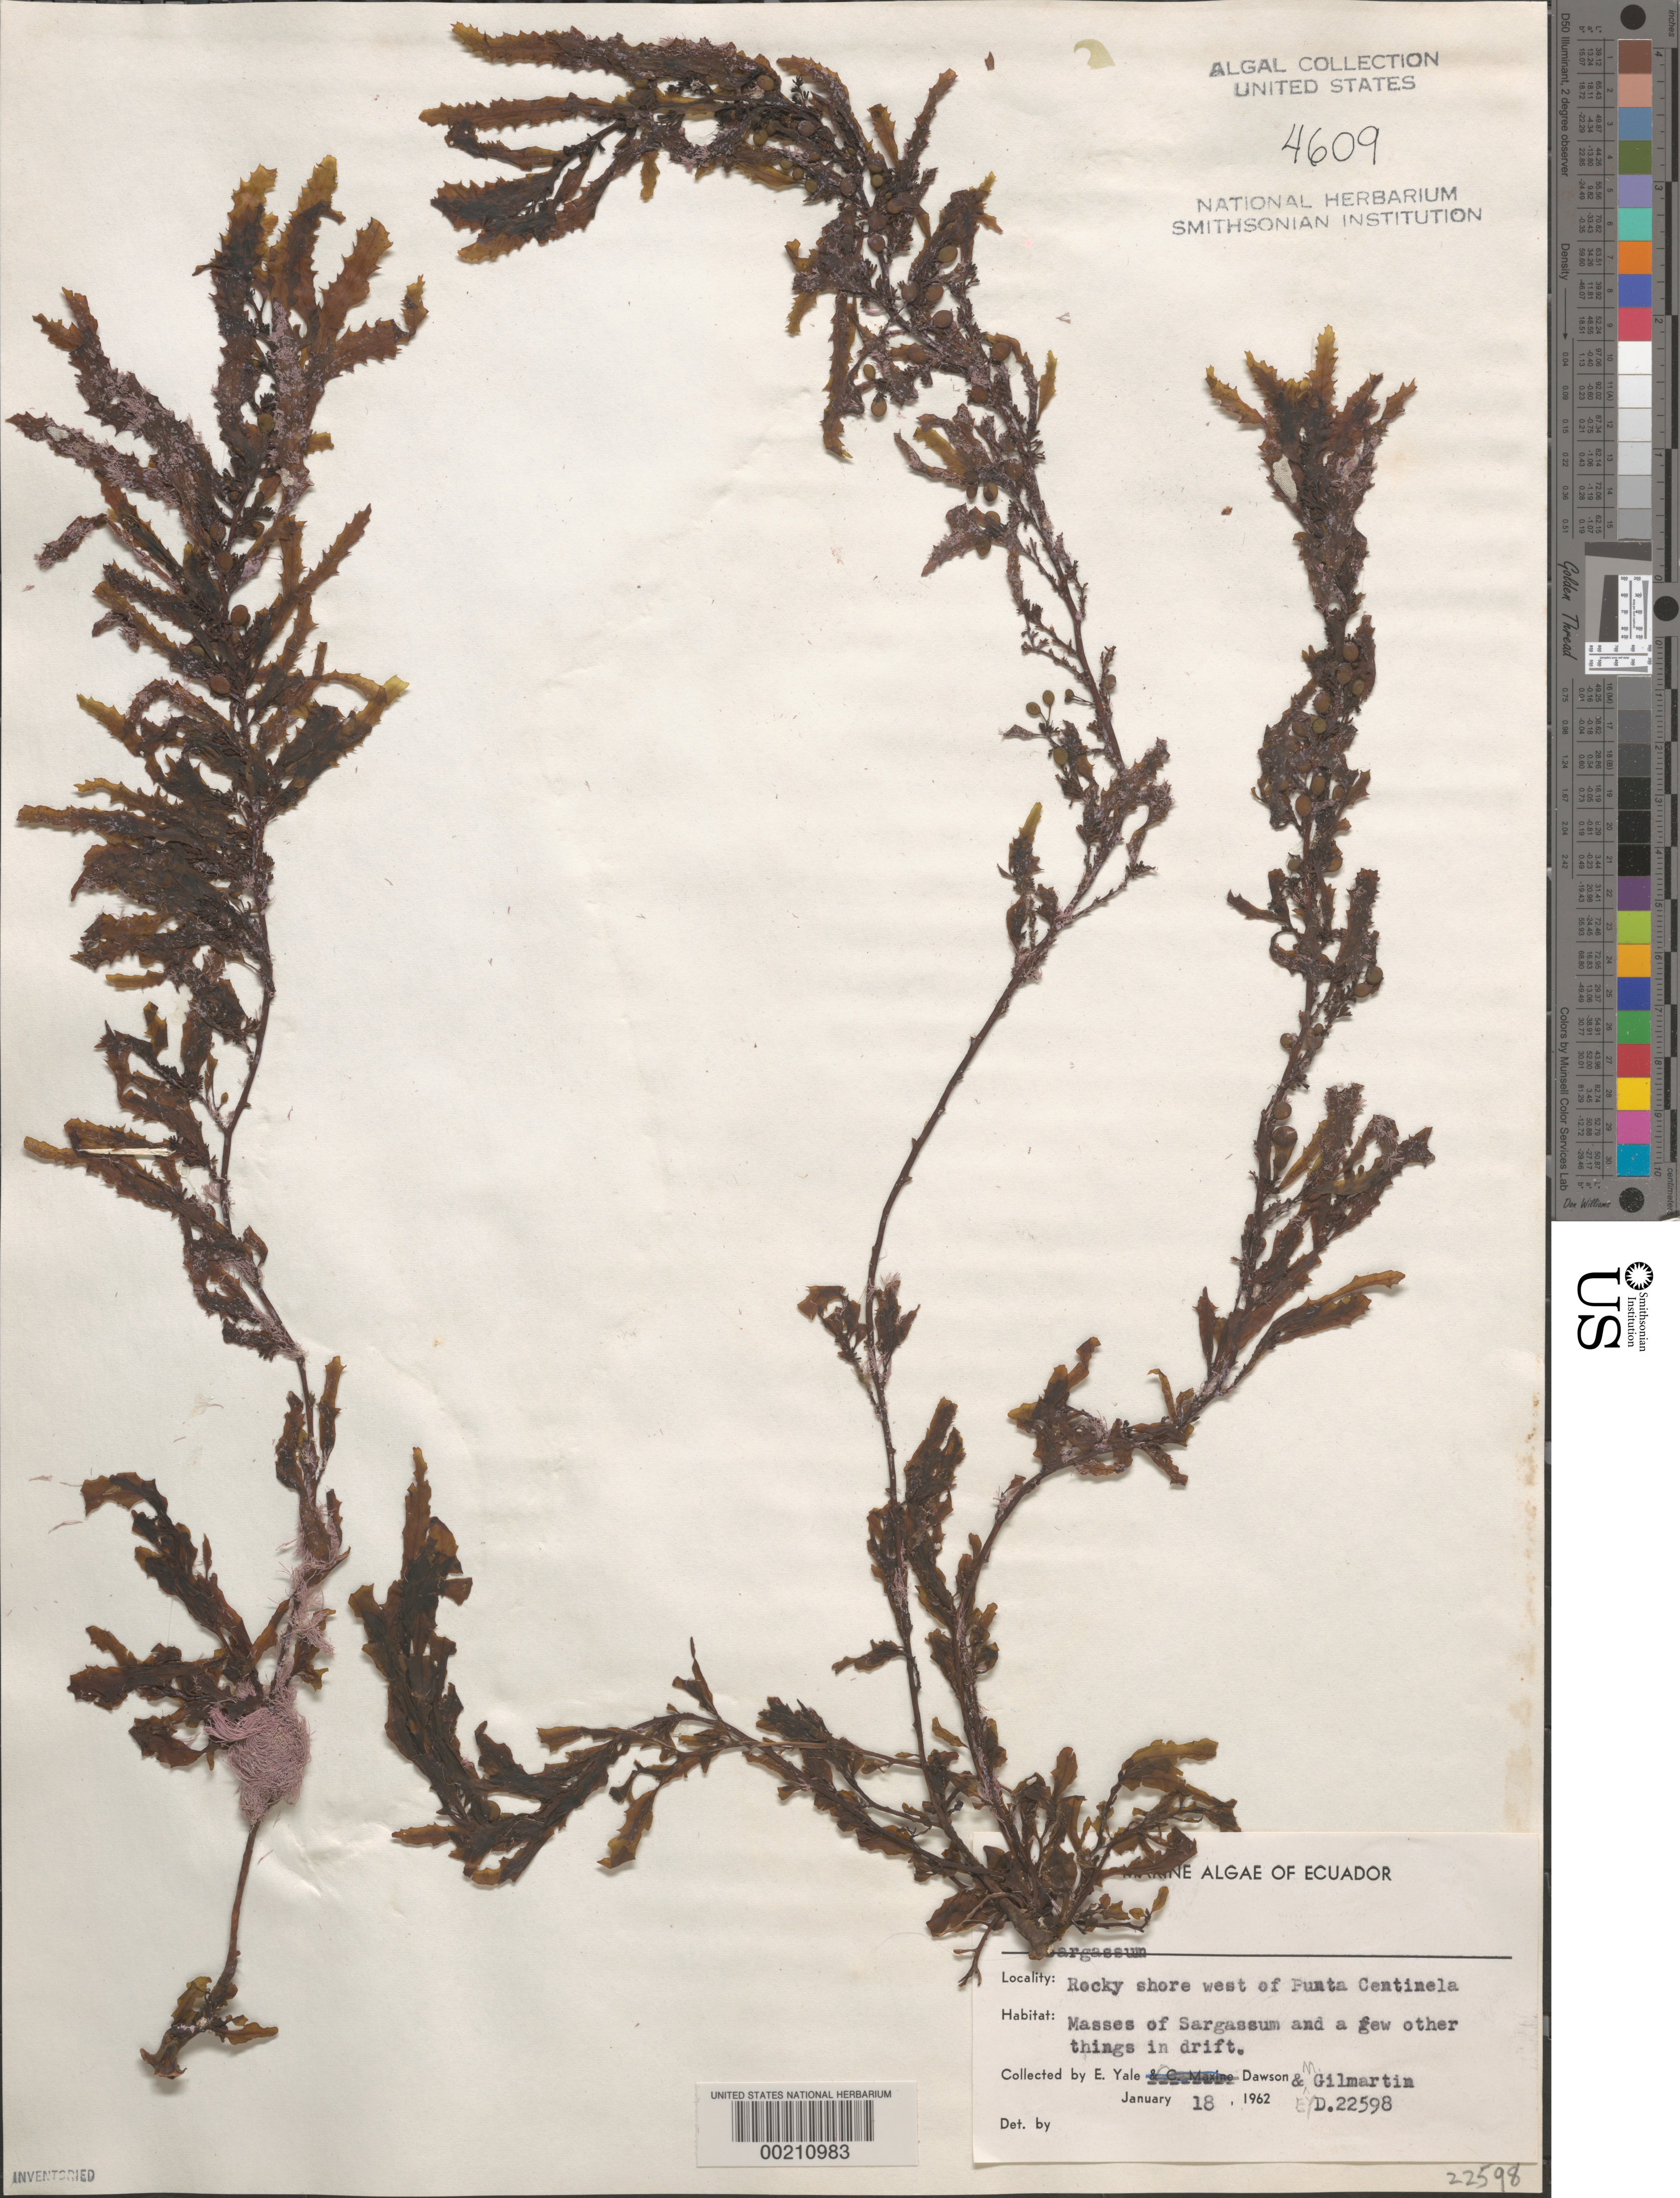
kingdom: Chromista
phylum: Ochrophyta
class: Phaeophyceae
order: Fucales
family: Sargassaceae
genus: Sargassum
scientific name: Sargassum sp.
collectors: E. Y. Dawson & M. Gilmartin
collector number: EYD 22598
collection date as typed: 18 Jan 1962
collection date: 1962-01-18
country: Ecuador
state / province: Guayas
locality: West of Punta Centinela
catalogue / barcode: US 4609